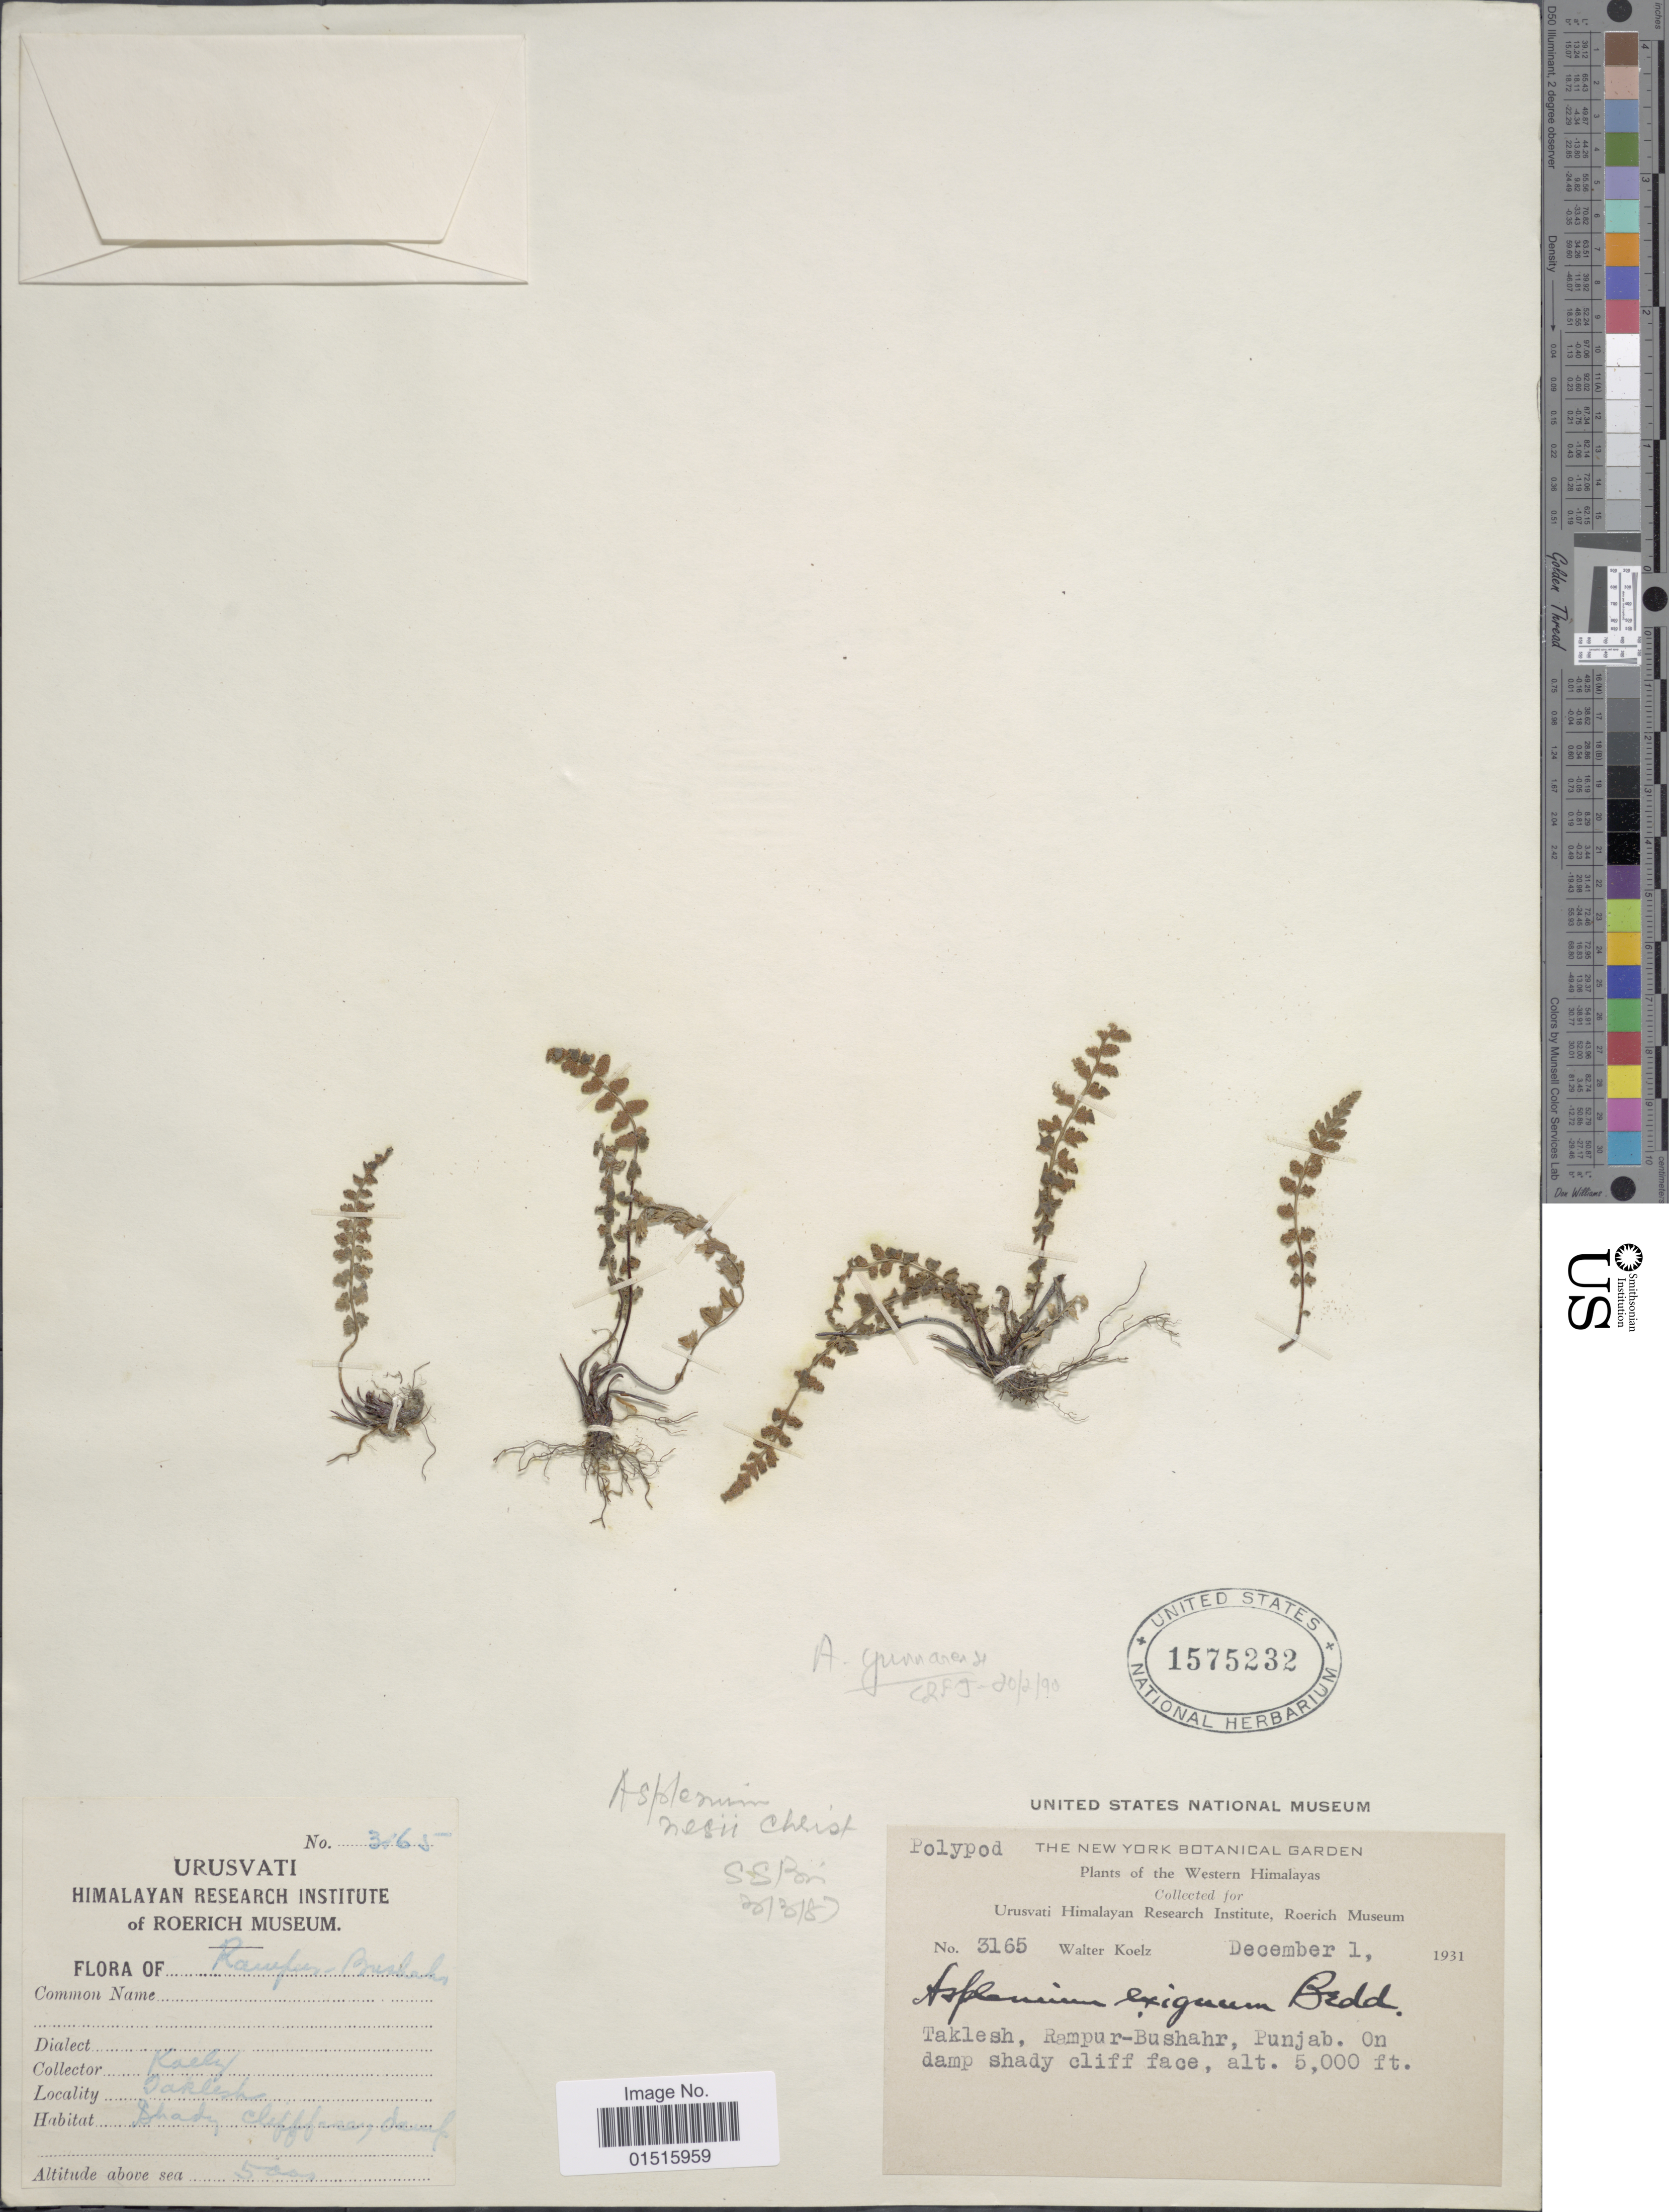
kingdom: Plantae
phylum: Tracheophyta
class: Polypodiopsida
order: Polypodiales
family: Aspleniaceae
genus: Asplenium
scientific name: Asplenium yunnanense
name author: (Franch.) Ching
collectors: W. N. Koelz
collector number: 3165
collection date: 1931-12-01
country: India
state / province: Punjab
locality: Plants of the Western Himalaya, Taklesh, Rampur- Bushahr.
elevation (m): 1524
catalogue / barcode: US 1575232